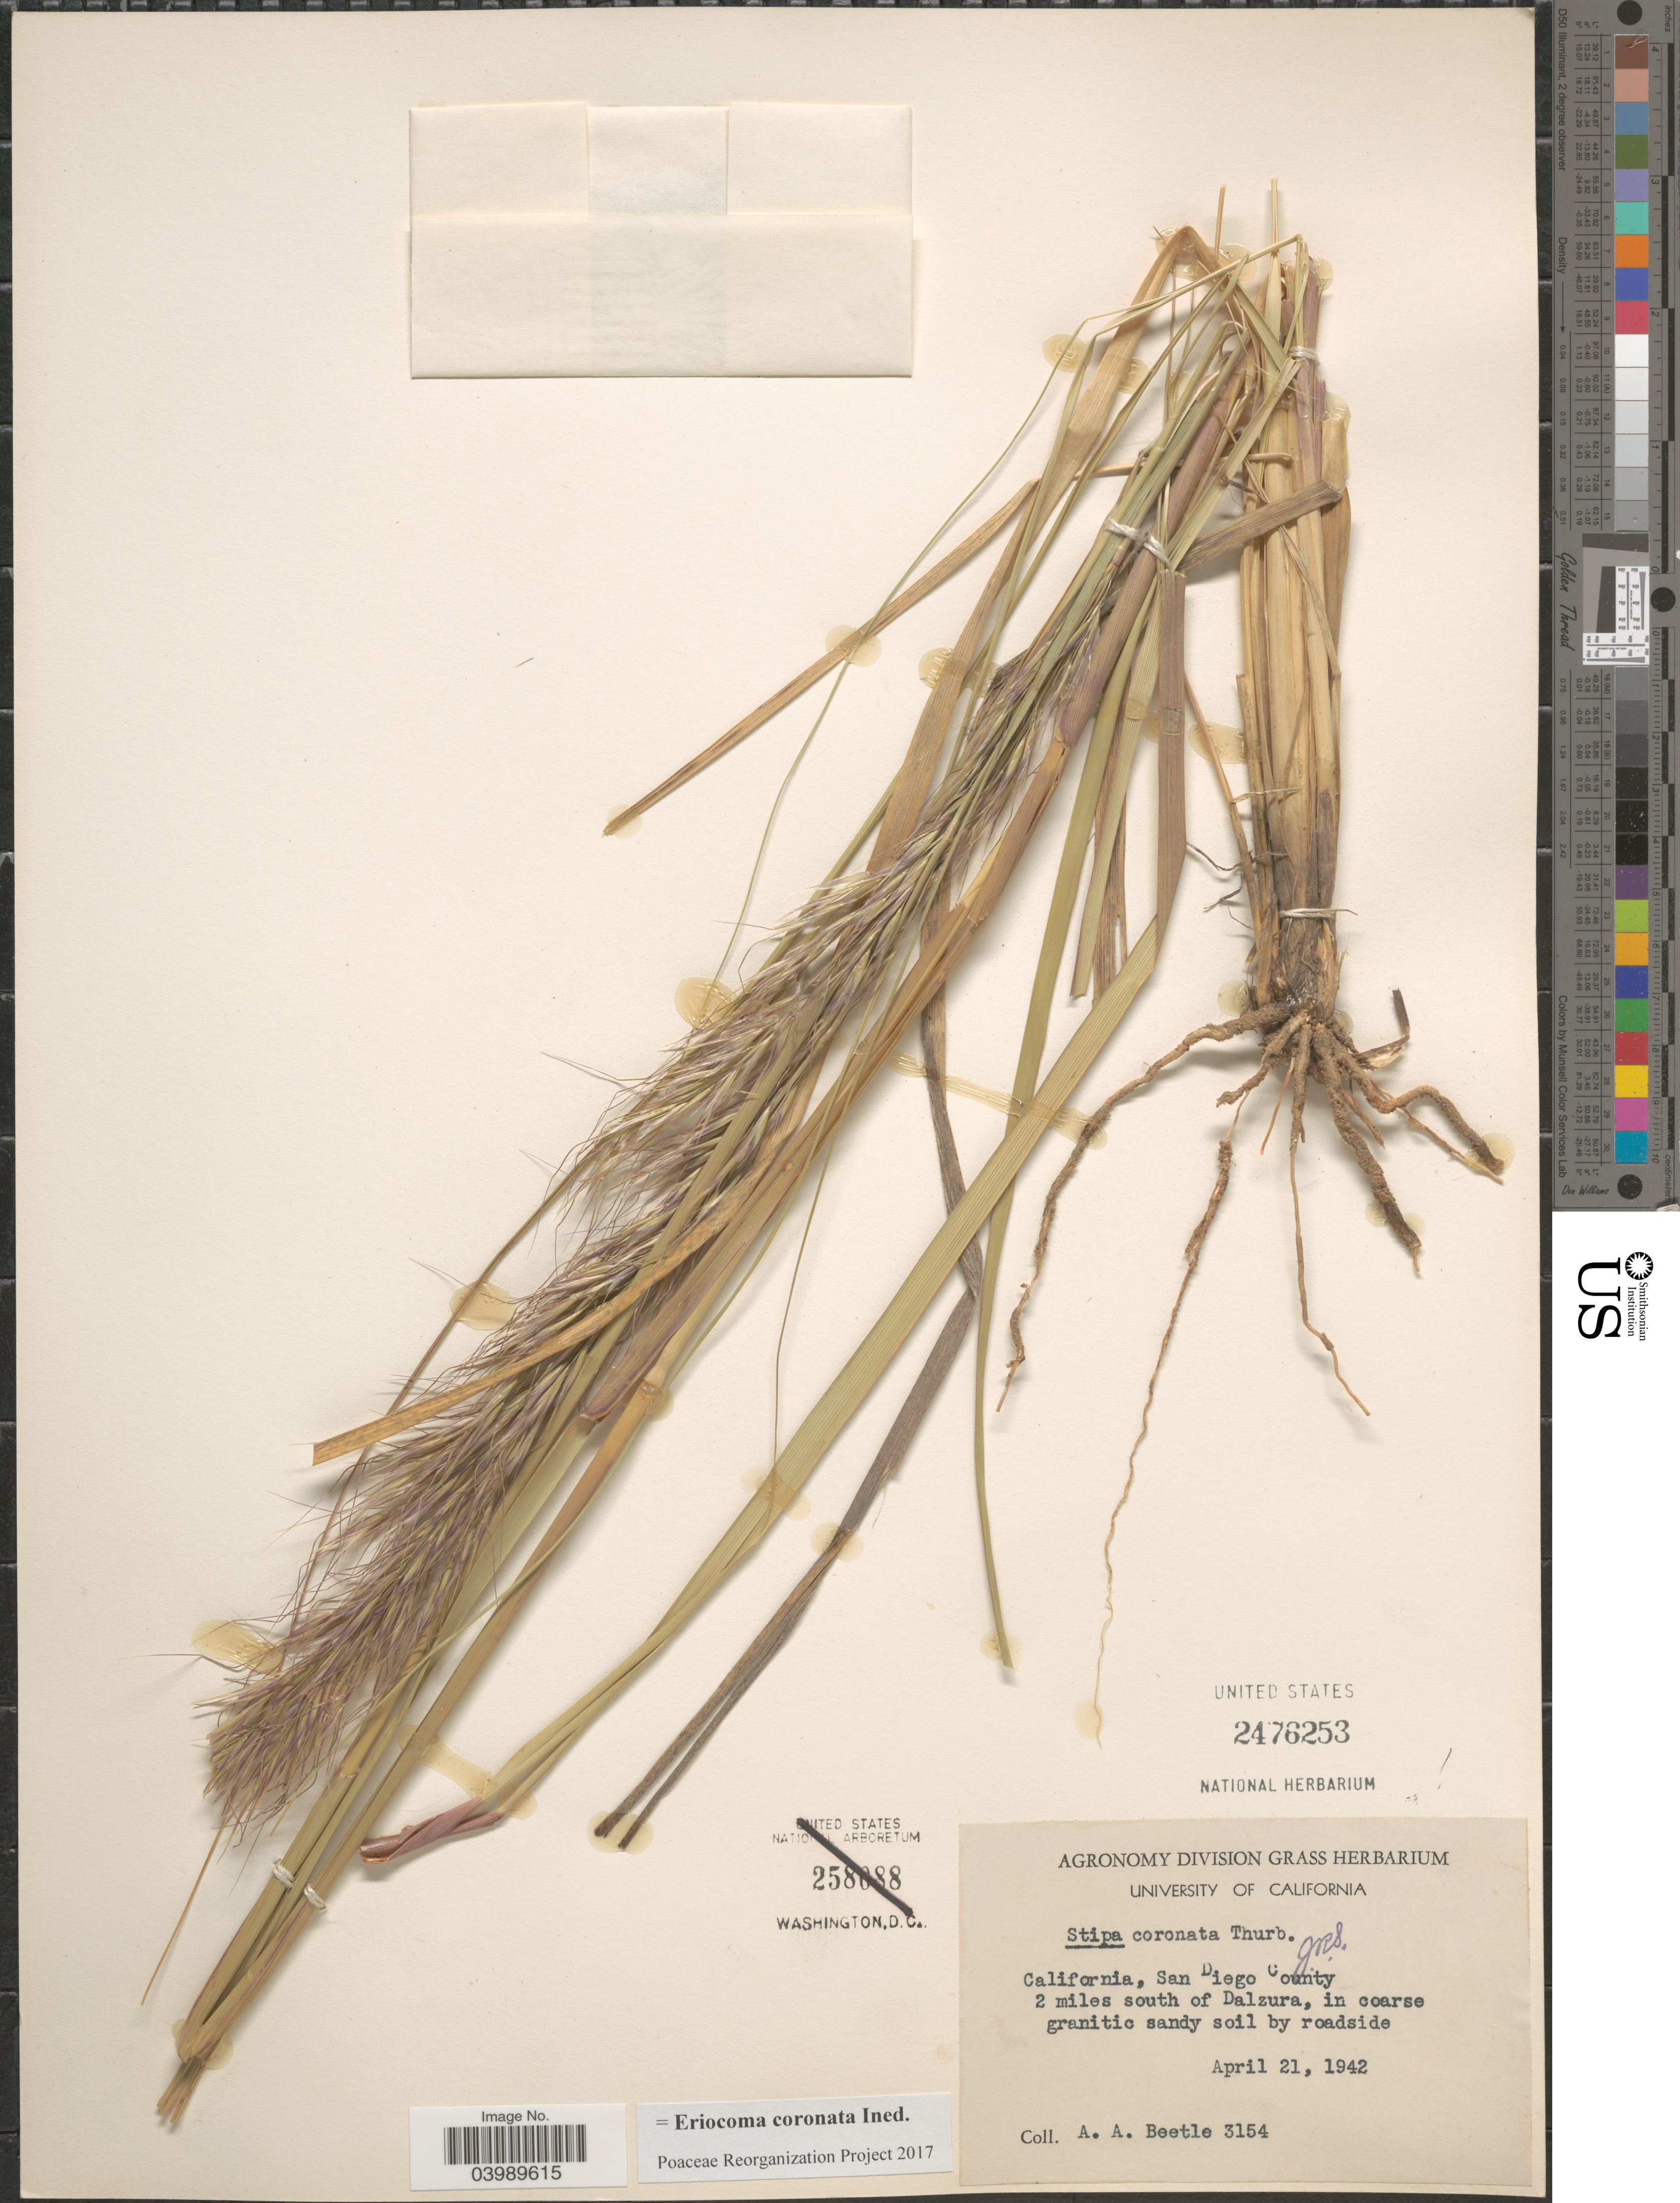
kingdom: Plantae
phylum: Tracheophyta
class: Liliopsida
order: Poales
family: Poaceae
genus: Eriocoma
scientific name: Eriocoma coronata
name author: (Thurb.) Romasch.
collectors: A. A. Beetle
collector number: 3154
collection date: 1942-04-21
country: United States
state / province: California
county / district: San Diego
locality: San Diego County. 2 miles south of Dalzura.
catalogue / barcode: US 2476253